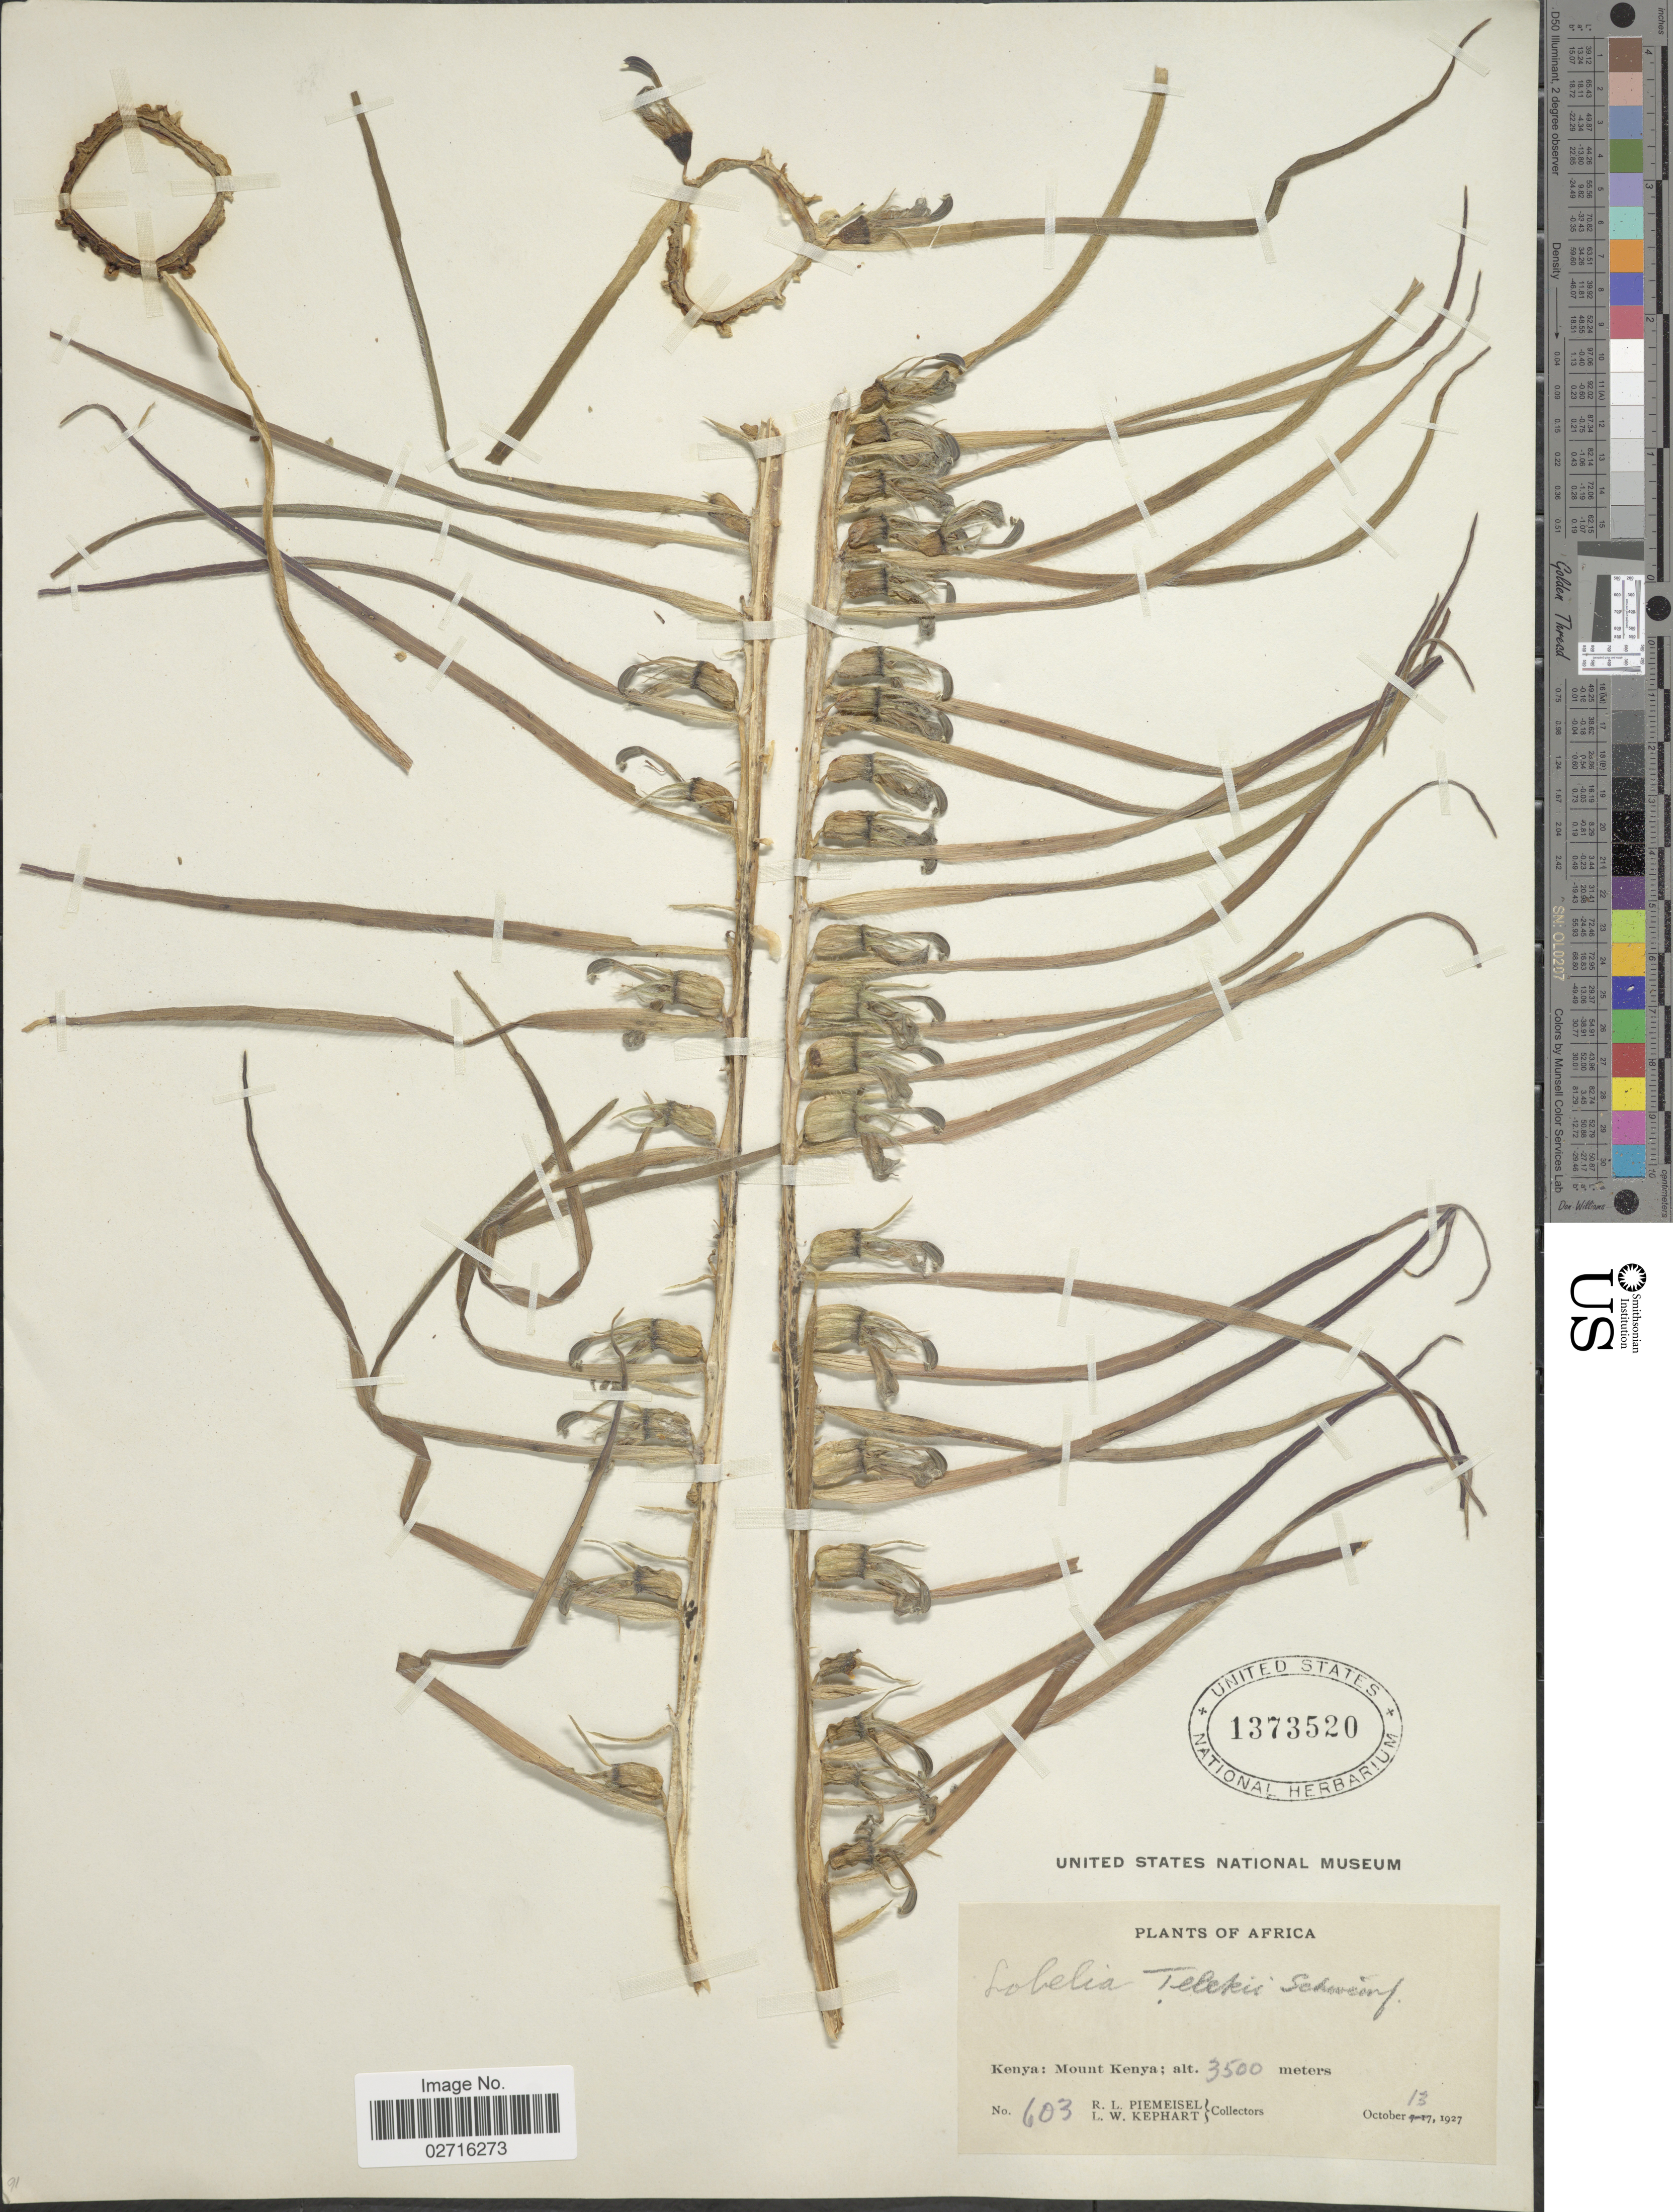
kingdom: Plantae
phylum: Tracheophyta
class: Magnoliopsida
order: Asterales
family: Campanulaceae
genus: Lobelia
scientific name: Lobelia telekii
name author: Schweinf.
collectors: R. L. Piemeisel & L. W. Kephart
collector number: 603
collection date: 1927-10-13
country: Kenya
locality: Mount Kenya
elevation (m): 3500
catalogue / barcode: US 1373520